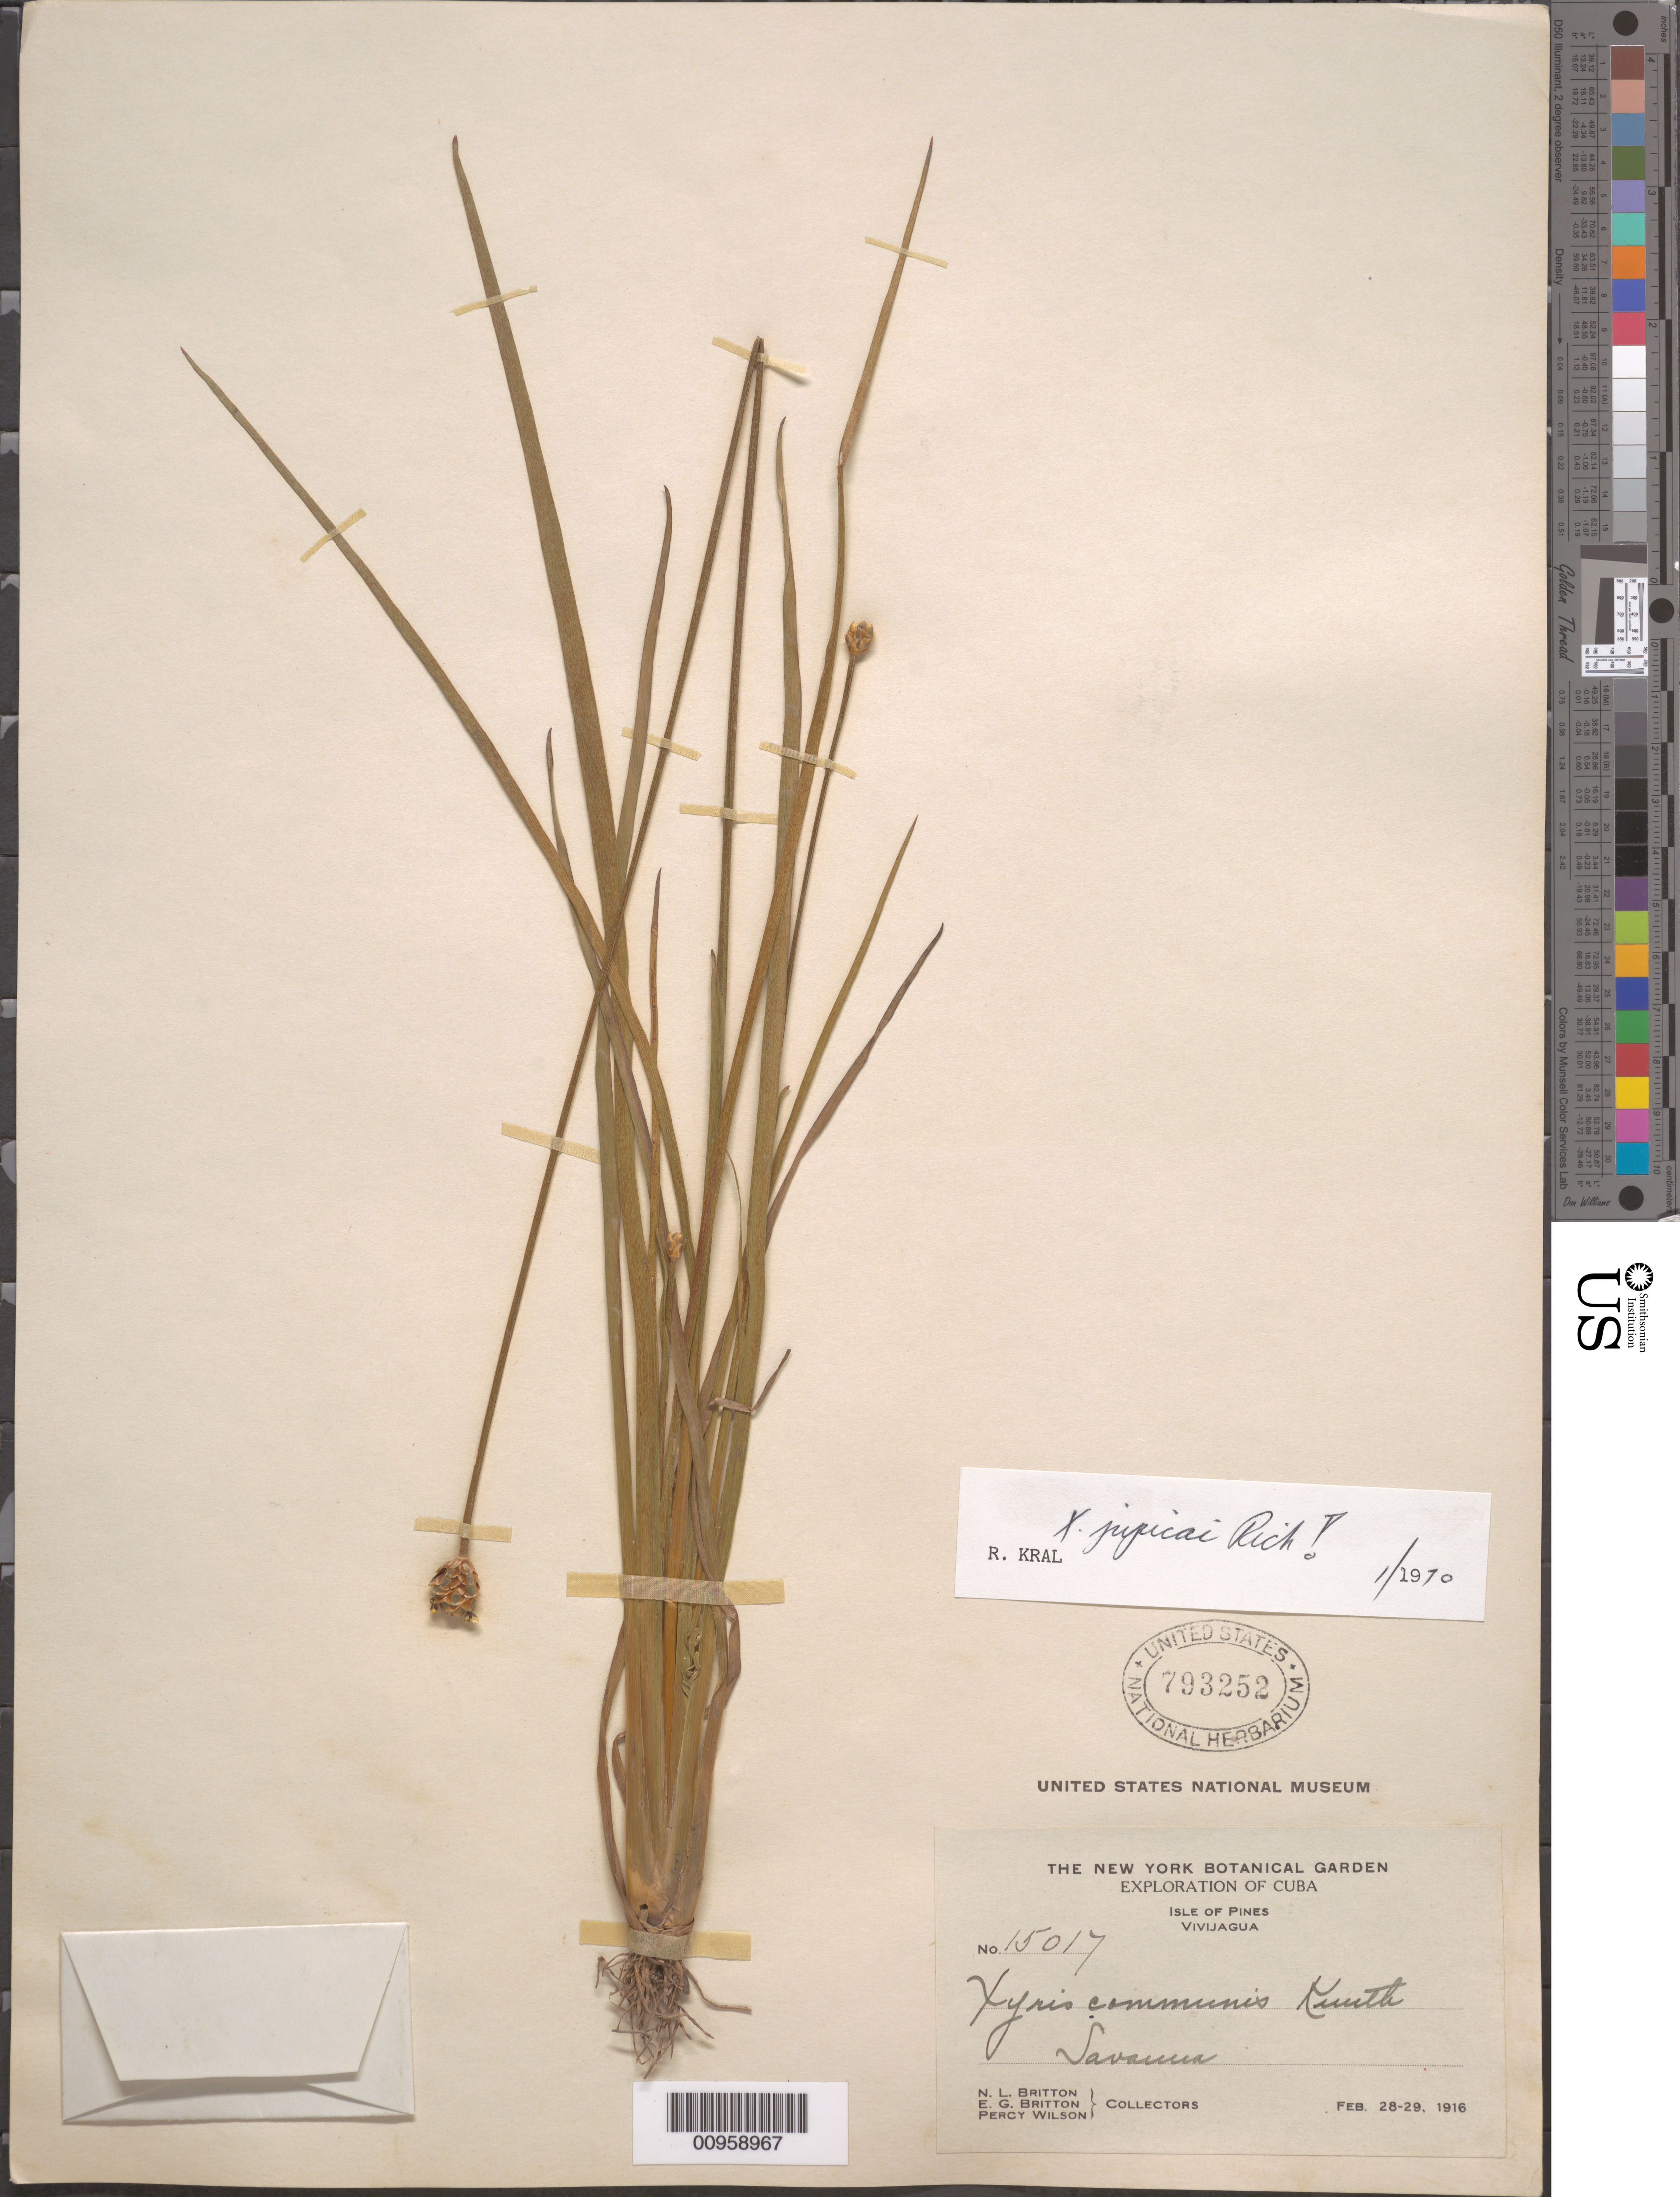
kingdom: Plantae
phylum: Tracheophyta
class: Liliopsida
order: Poales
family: Xyridaceae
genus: Xyris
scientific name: Xyris jupicai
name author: Rich.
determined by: Kral, Robert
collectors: N. Britton, E. G. Britton & P. Wilson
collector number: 15017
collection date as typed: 28 Feb 1916 to 29 Feb 1916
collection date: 1916-02-28/1916-02-29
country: Cuba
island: Isla de la Juventud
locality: Vivijagua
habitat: Savanna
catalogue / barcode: US 793252